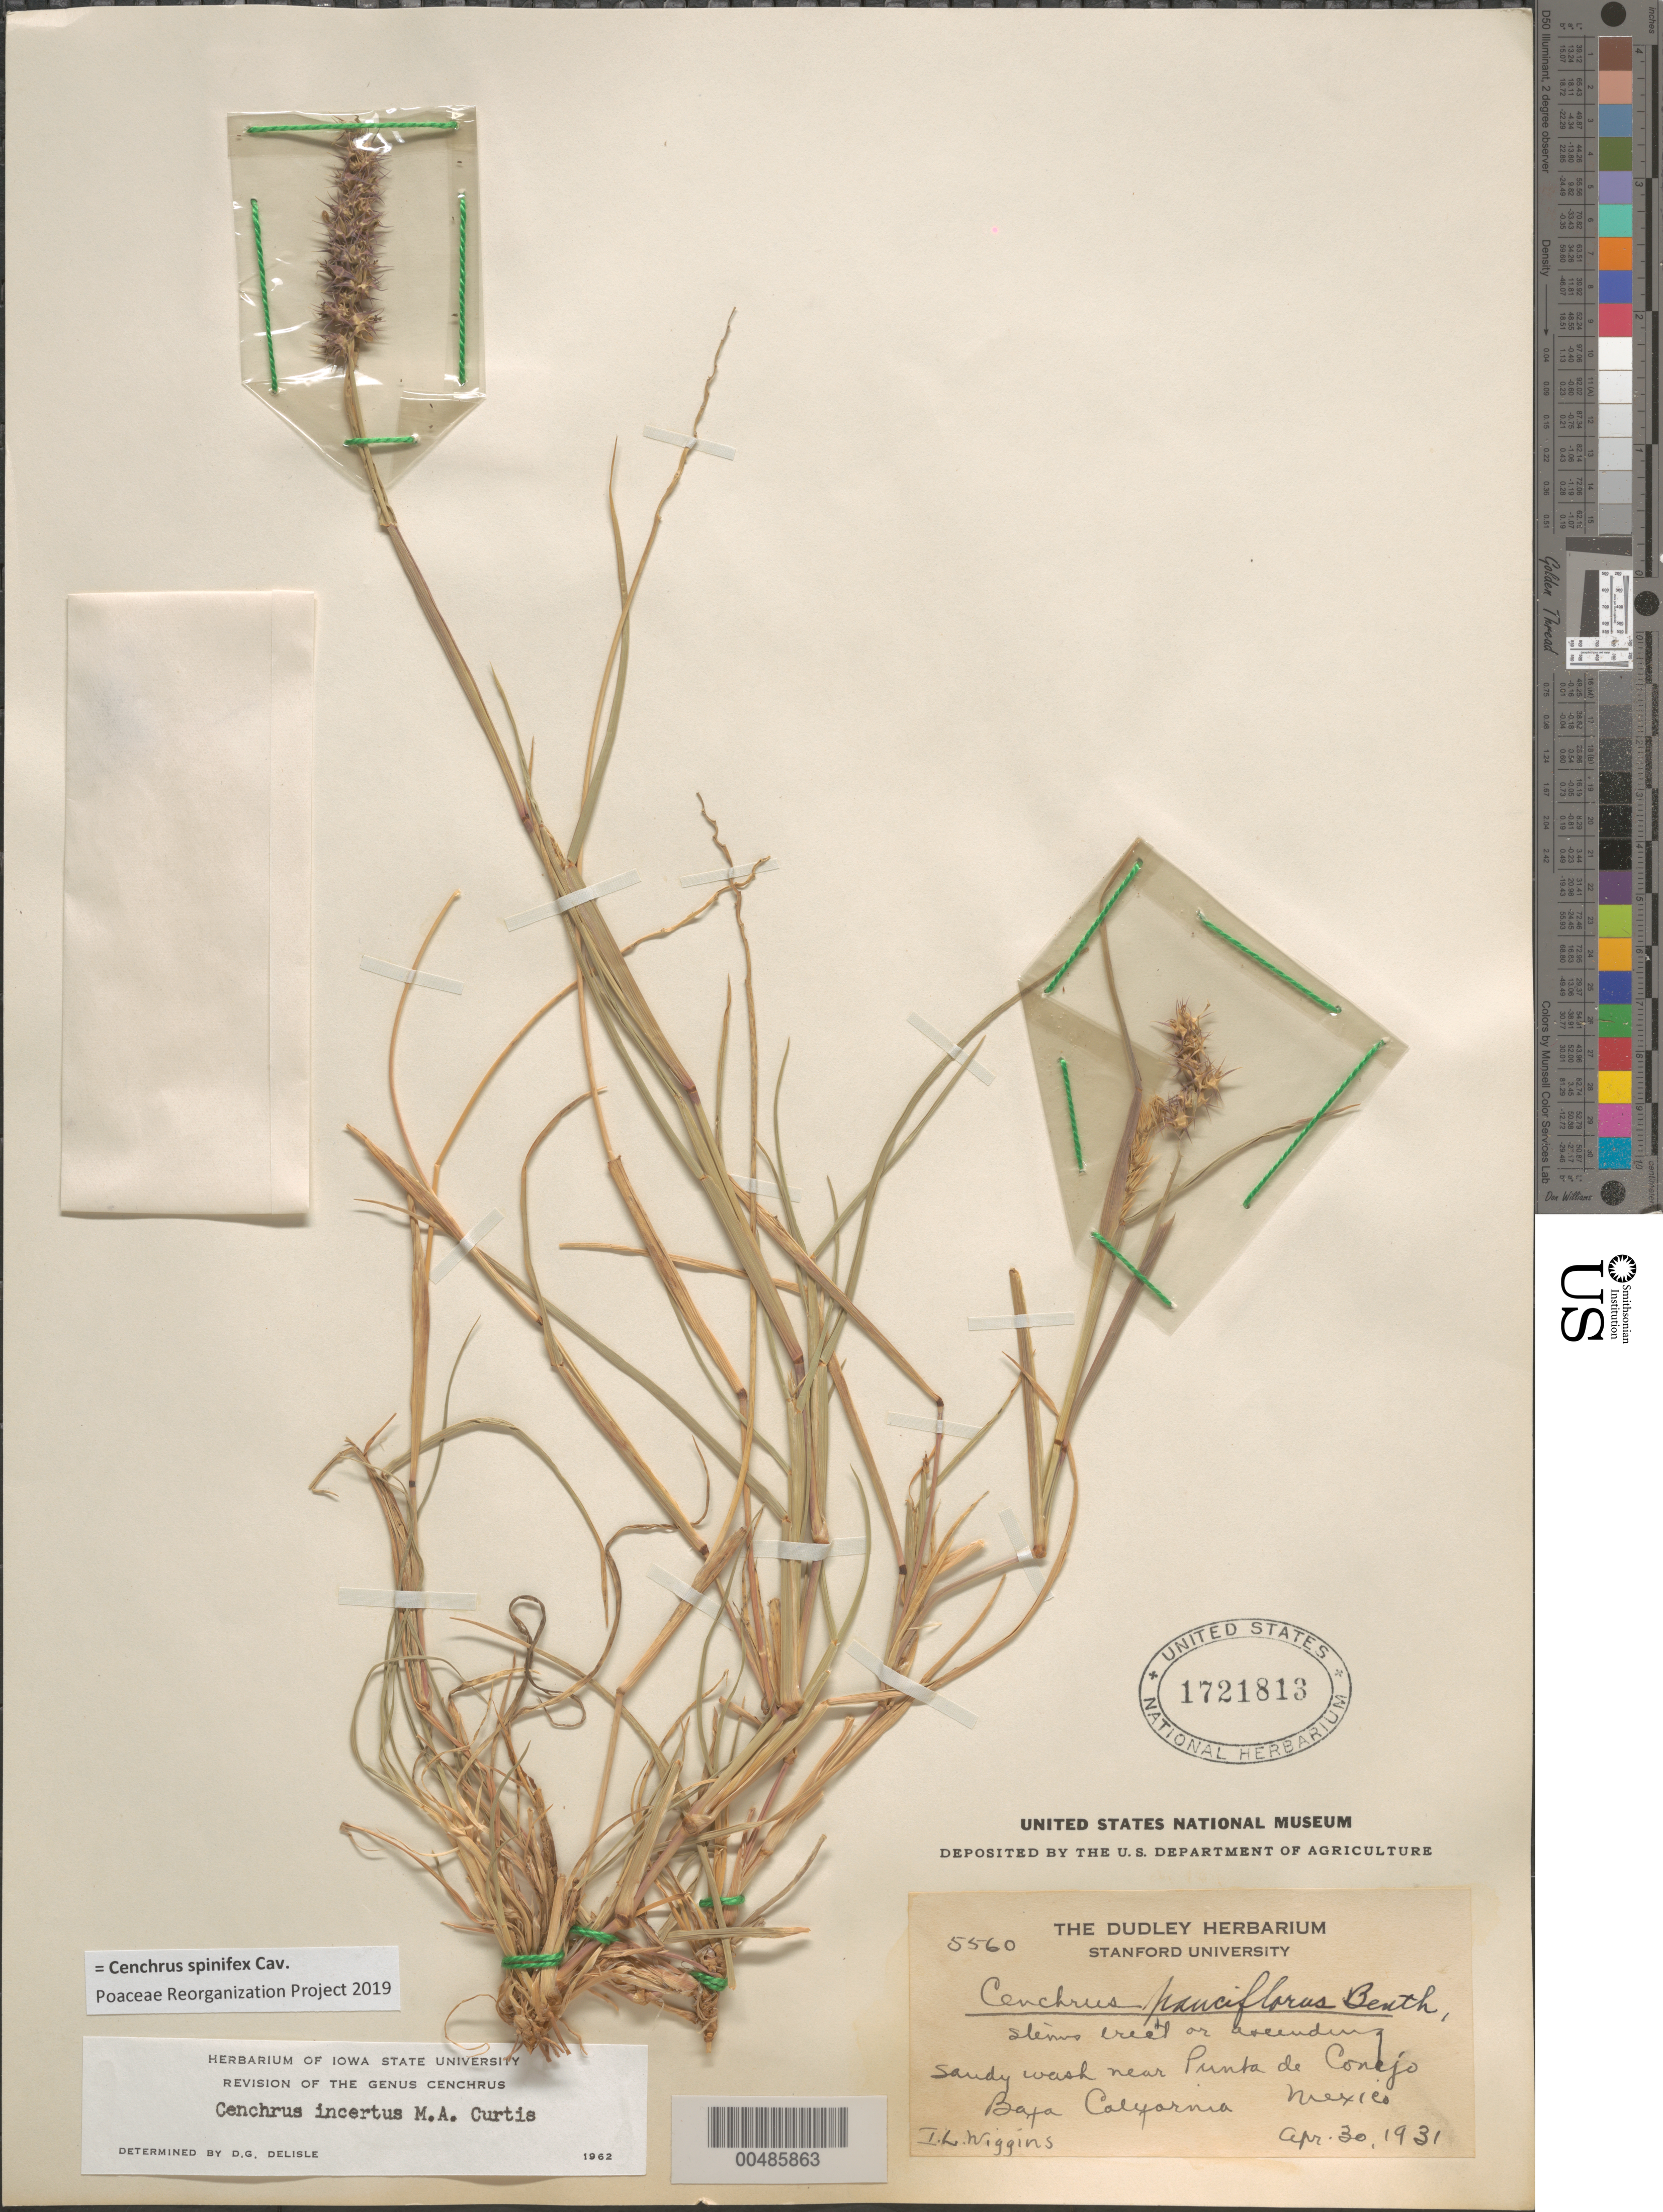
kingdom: Plantae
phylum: Tracheophyta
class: Liliopsida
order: Poales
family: Poaceae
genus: Cenchrus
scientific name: Cenchrus spinifex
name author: Cav.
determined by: Poaceae Reorganization Project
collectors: I. L. Wiggins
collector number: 5560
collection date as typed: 30 Apr 1931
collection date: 1931-04-30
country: Mexico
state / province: Baja California Sur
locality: Near Punta de Conejo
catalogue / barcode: US 1721813